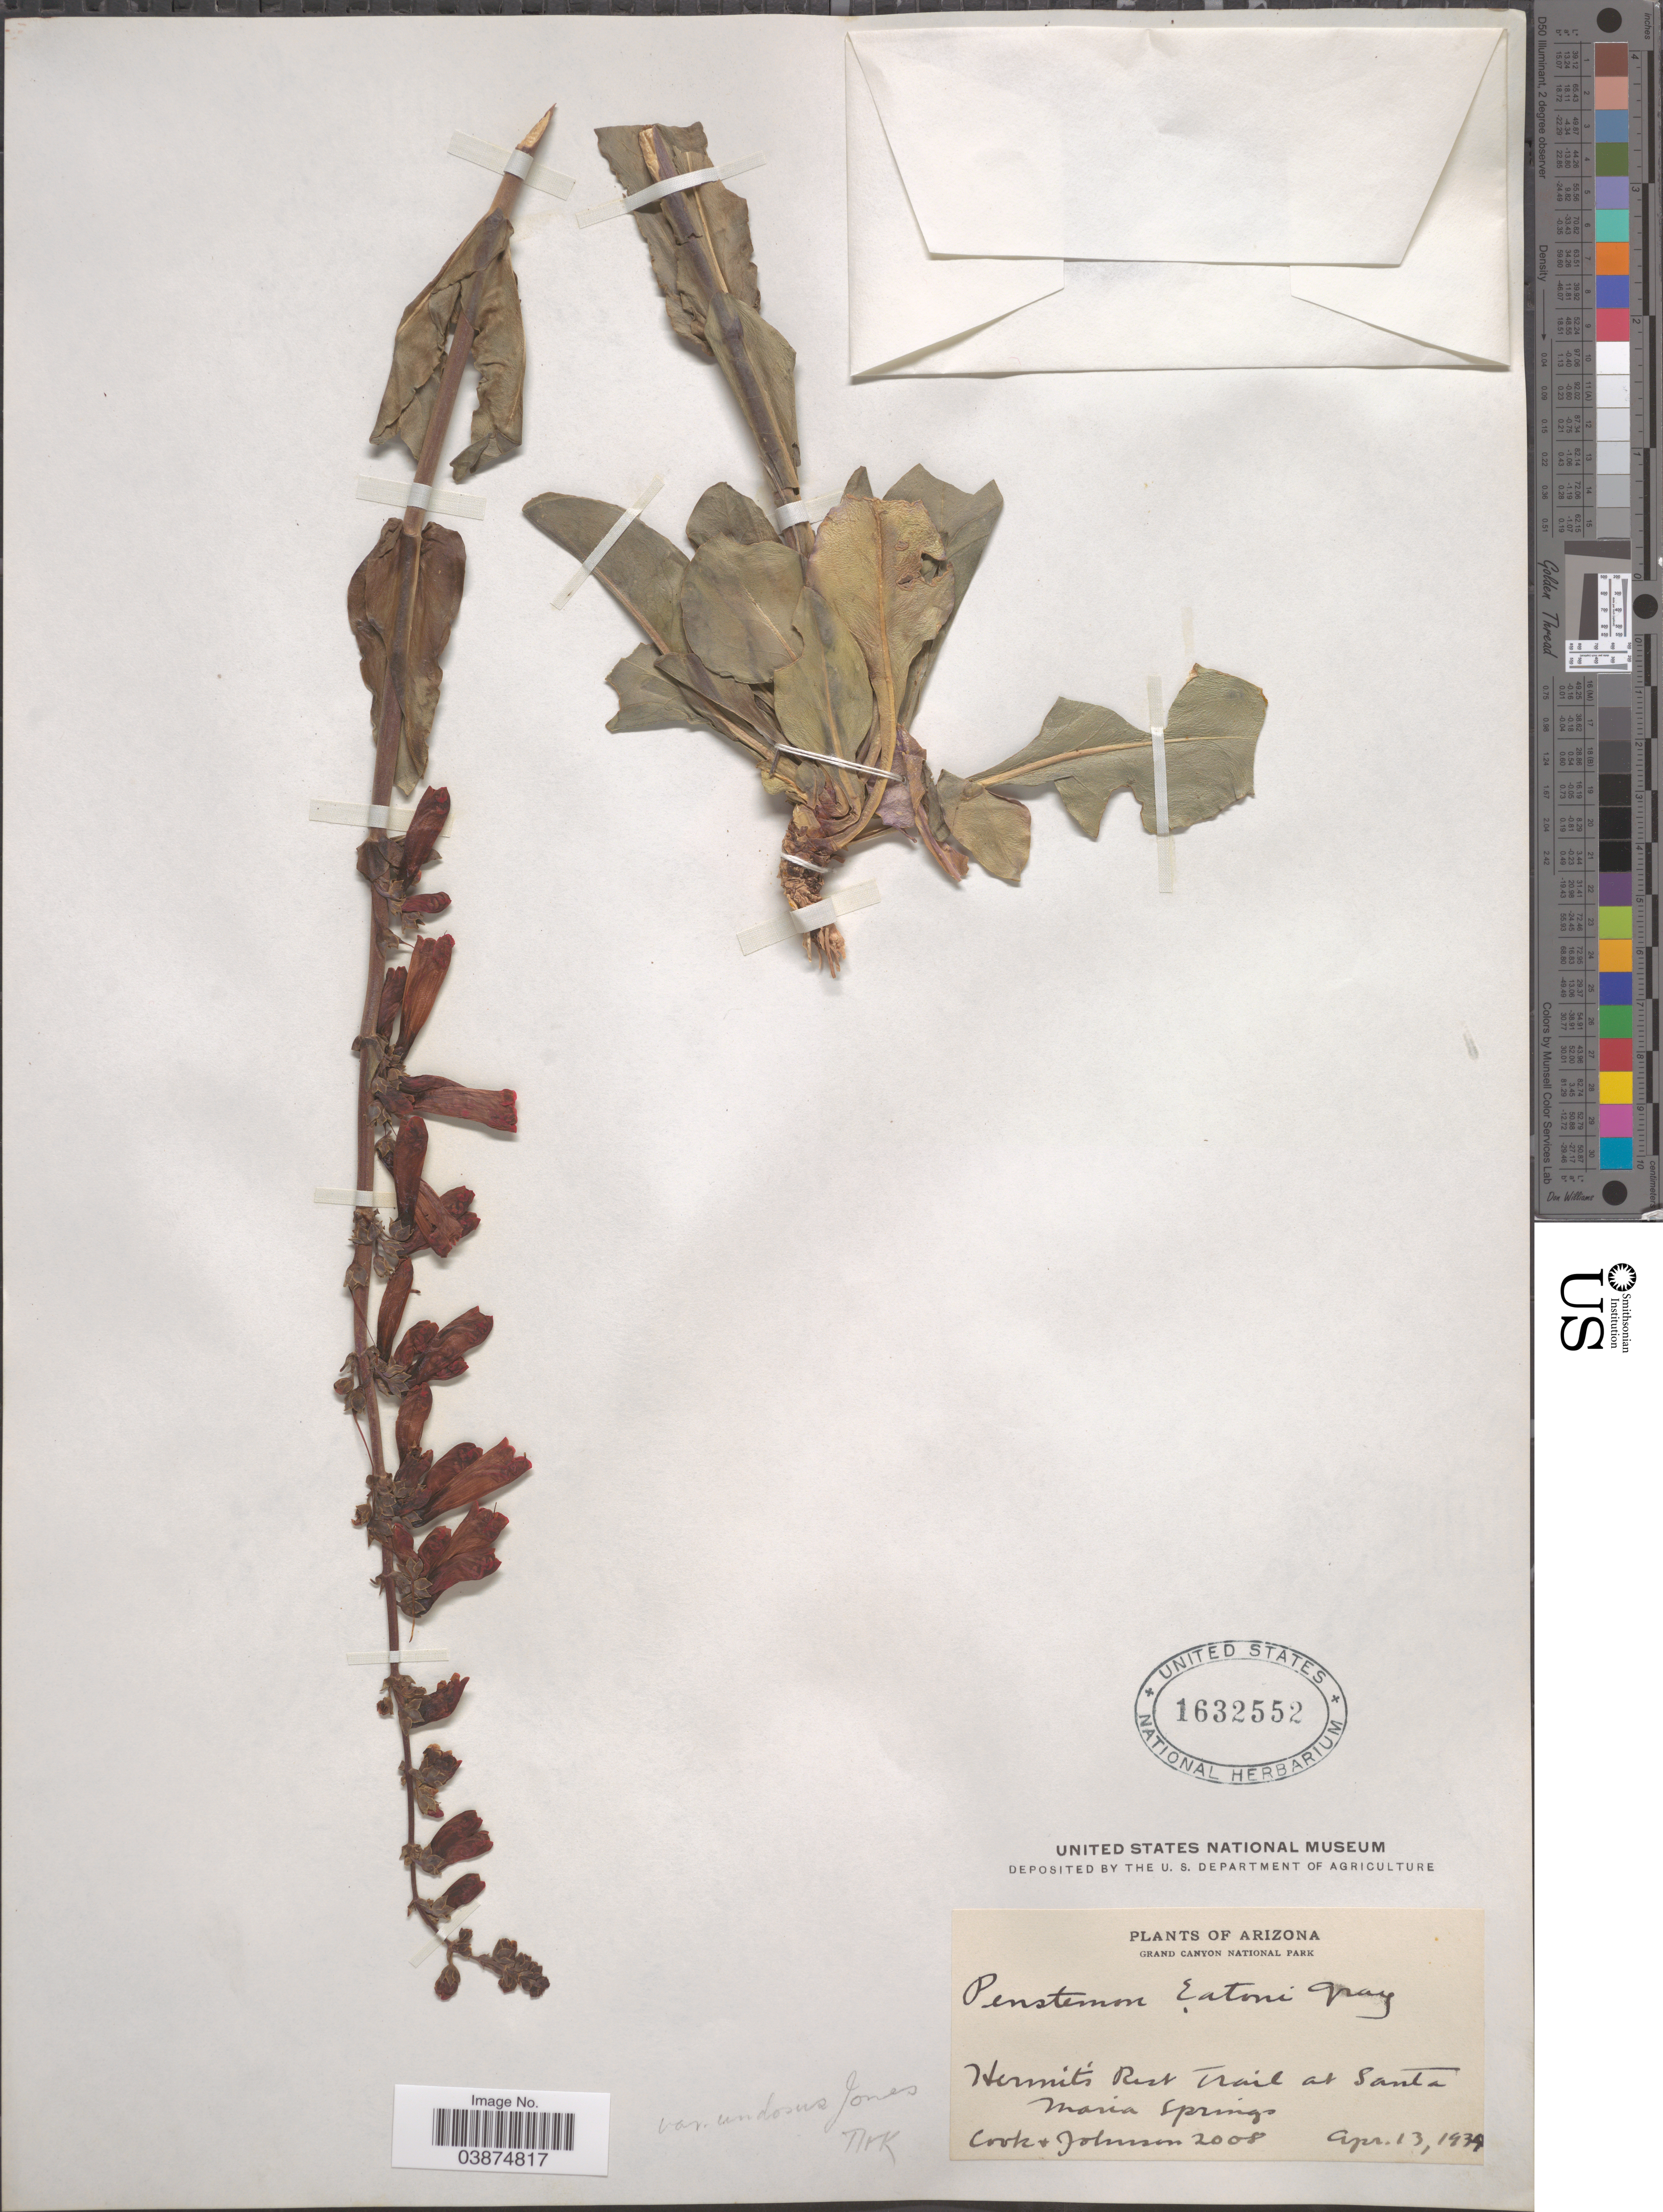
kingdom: Plantae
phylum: Tracheophyta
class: Magnoliopsida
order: Lamiales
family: Plantaginaceae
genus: Penstemon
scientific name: Penstemon eatonii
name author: A. Gray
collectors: Cook, -- & -- Johnson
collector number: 2008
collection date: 1939-04-13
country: United States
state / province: Arizona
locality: Grand Canyon National Park. Hermit's Rest Trail at Santa Maria Springs.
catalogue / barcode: US 1632552